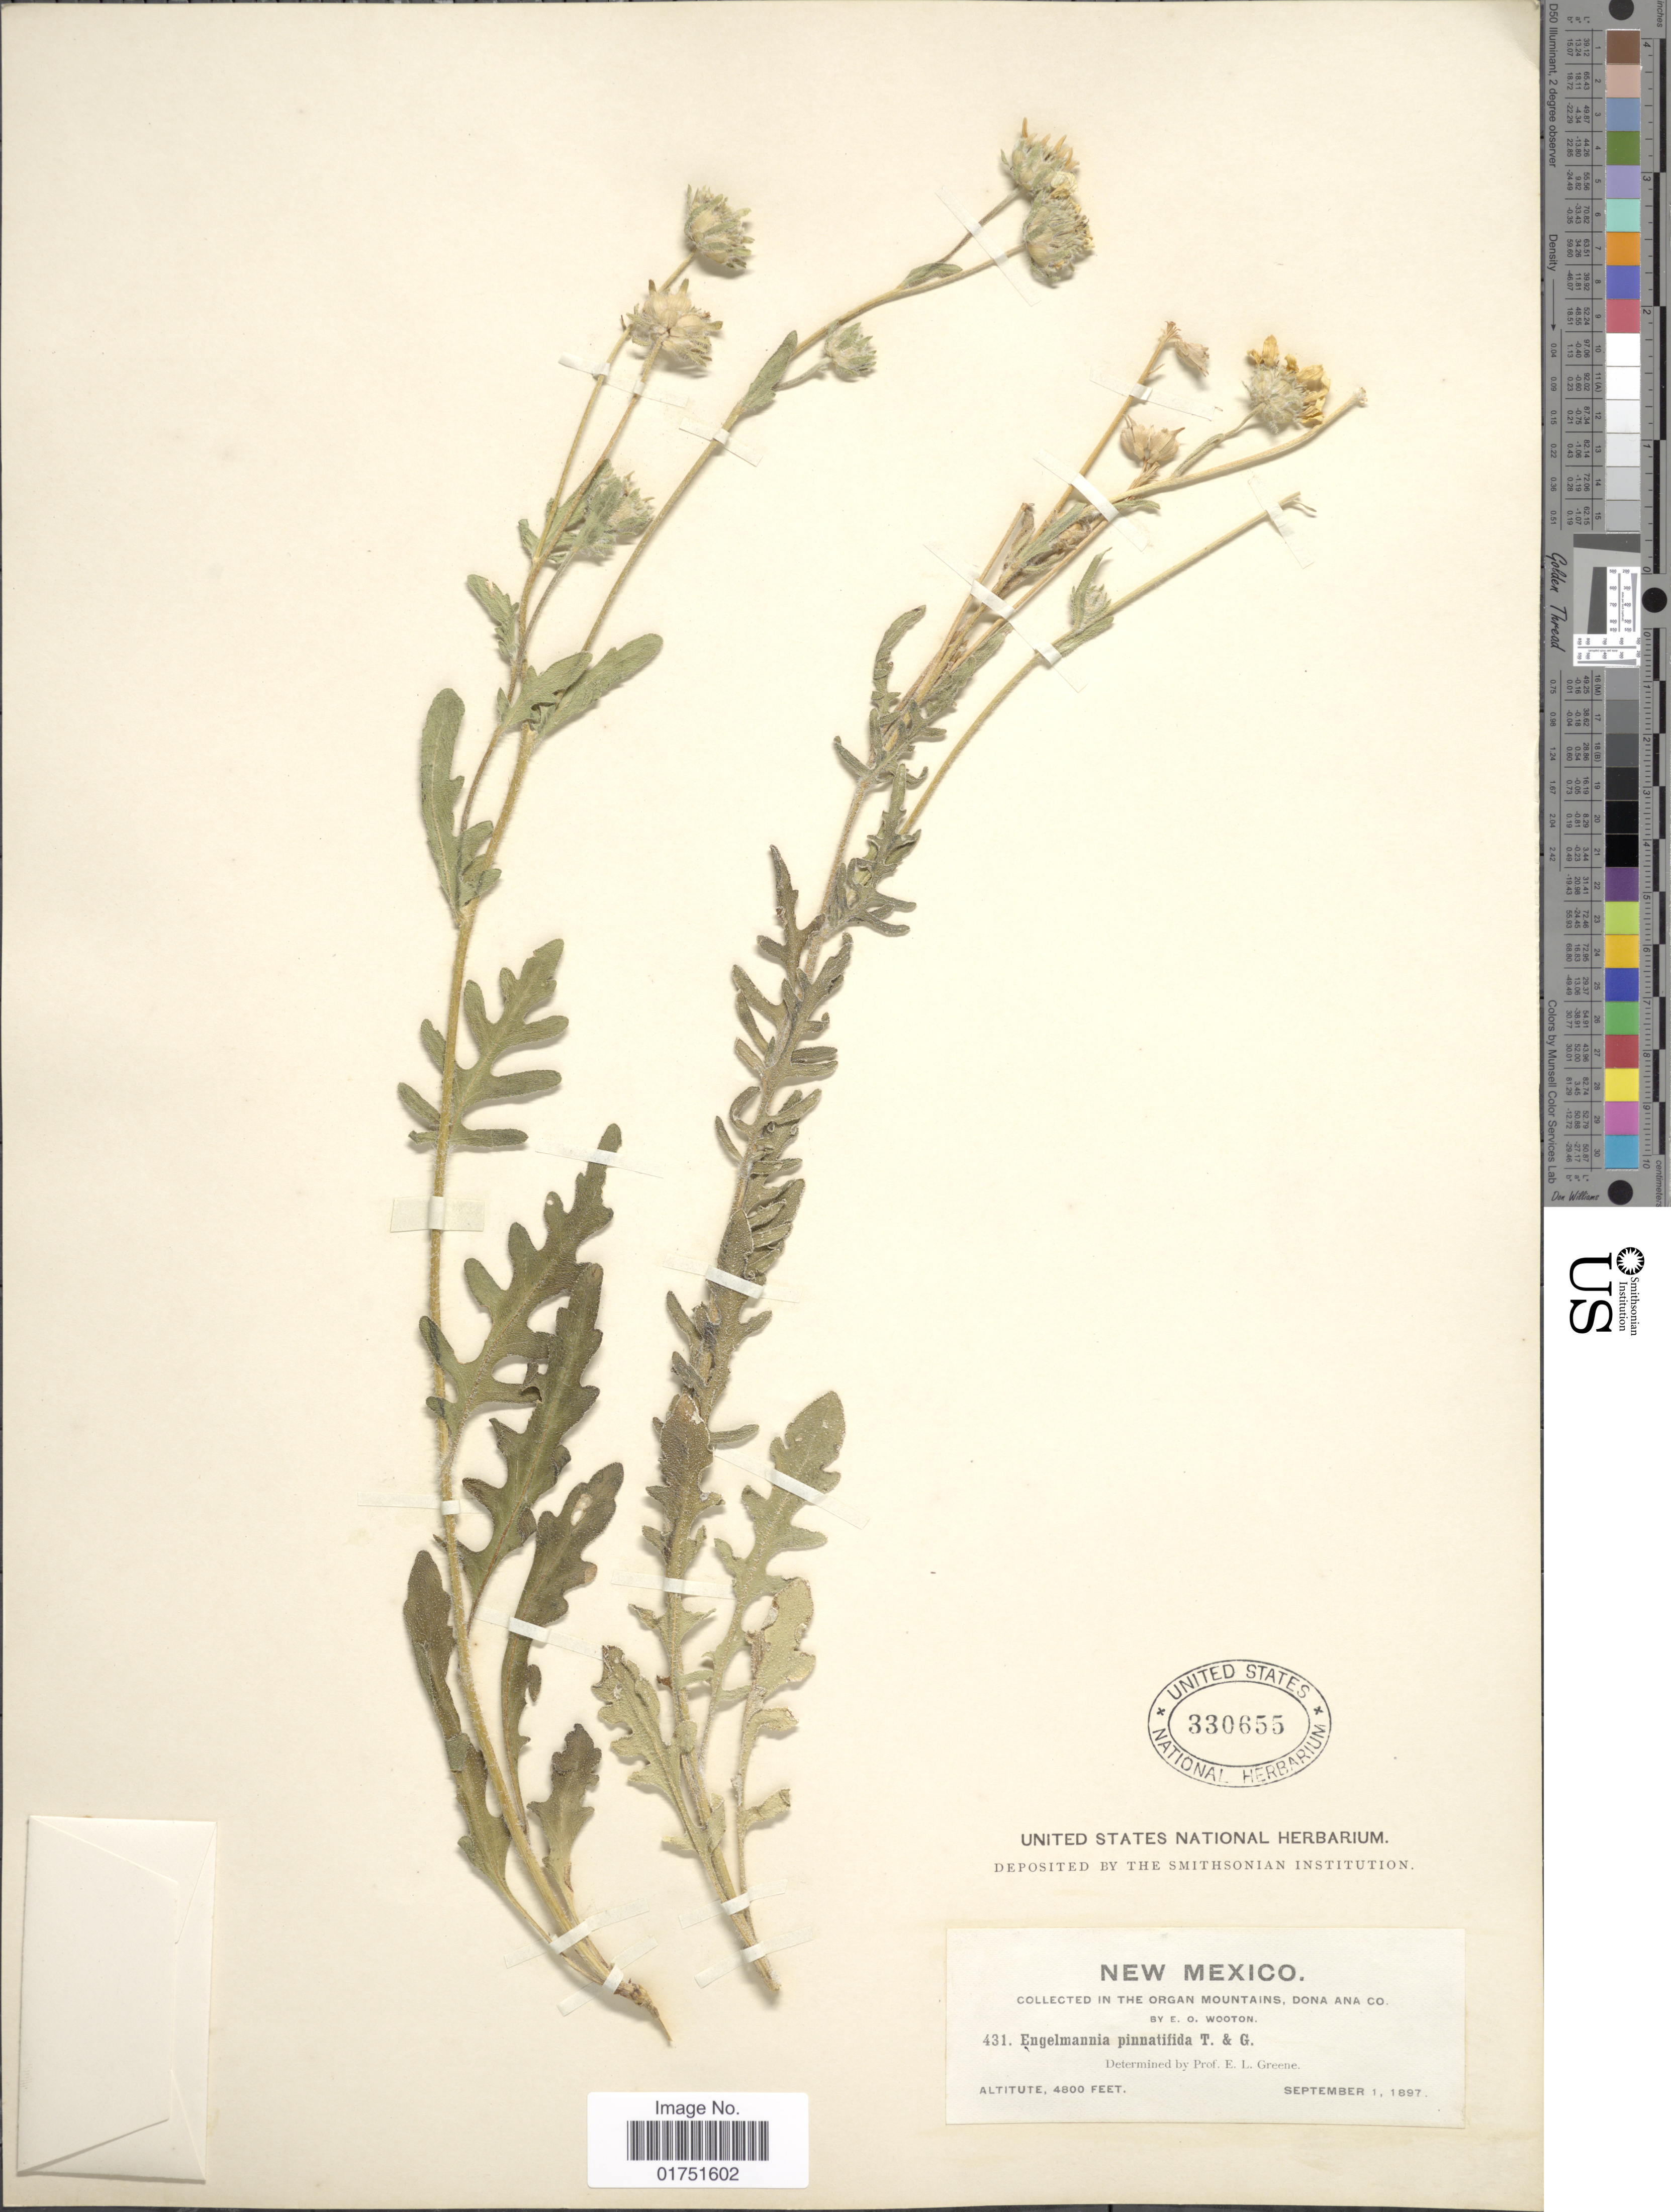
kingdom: Plantae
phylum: Tracheophyta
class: Magnoliopsida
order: Asterales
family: Asteraceae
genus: Engelmannia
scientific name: Engelmannia pinnatifida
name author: Torr. & A. Gray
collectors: E. O. Wooton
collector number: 431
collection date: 1897-09-01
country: United States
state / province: New Mexico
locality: In the Organ Mountains, Dona Ana Co.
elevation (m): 1463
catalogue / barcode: US 330655